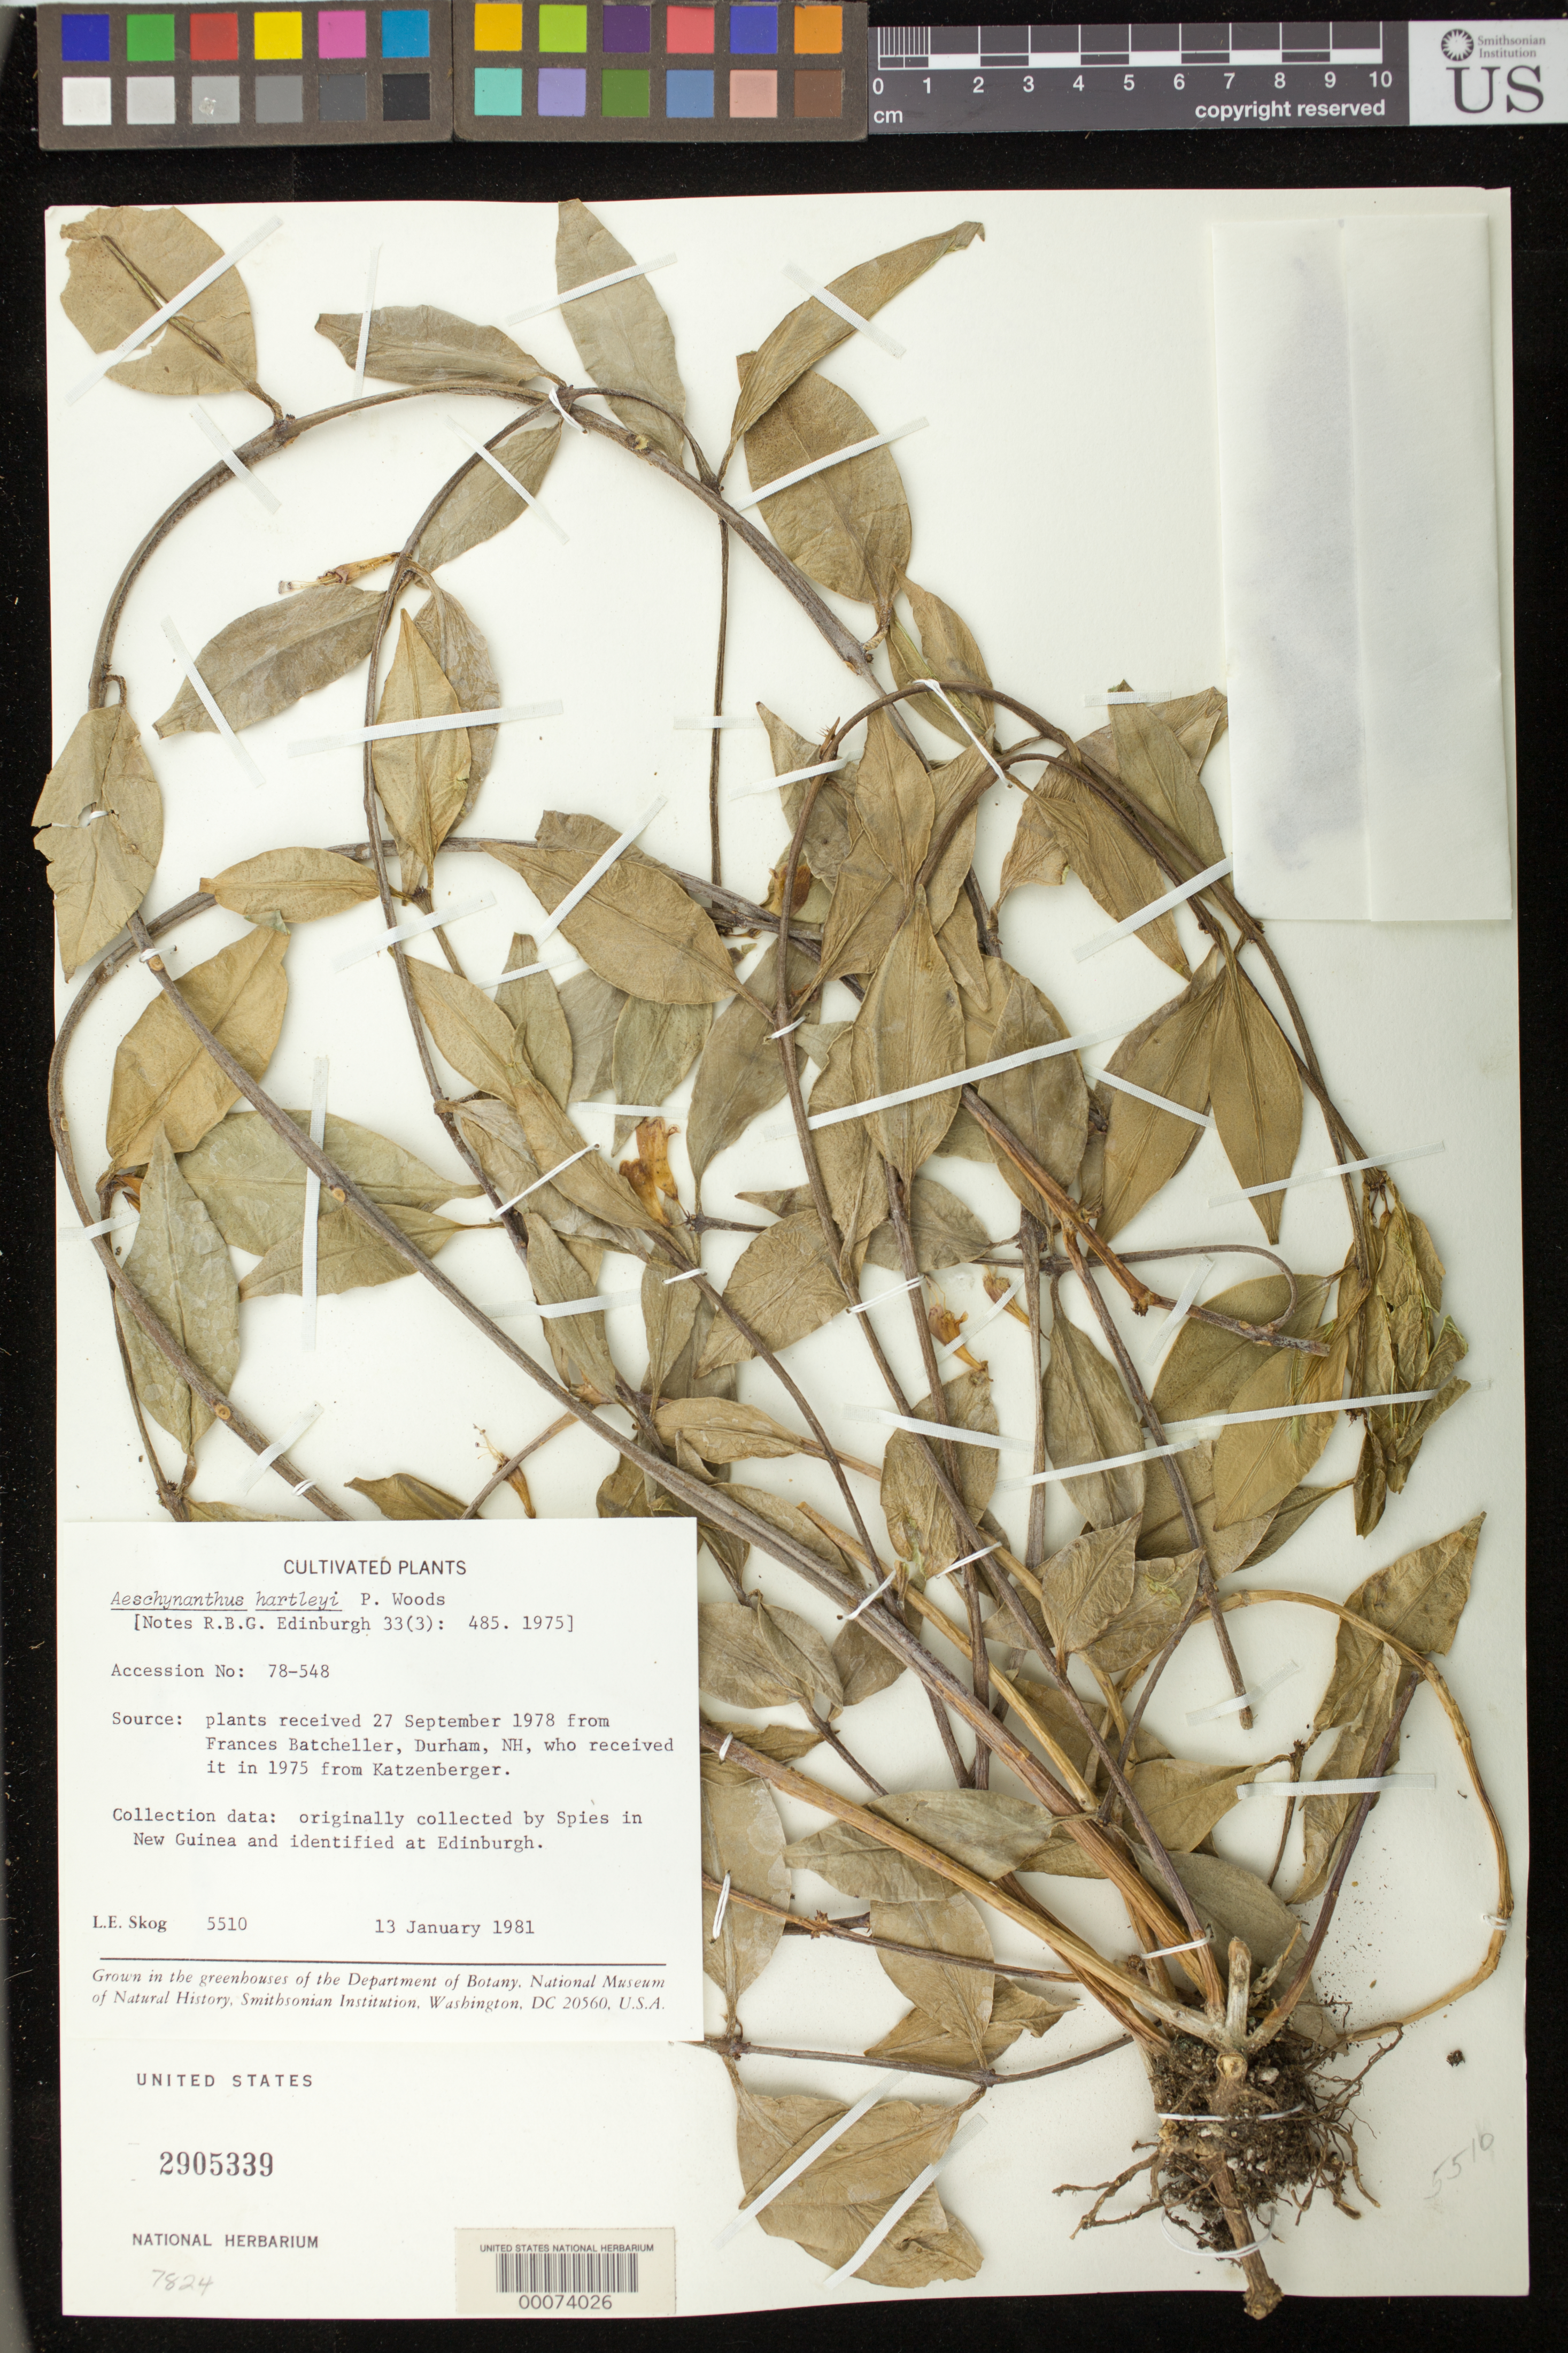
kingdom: Plantae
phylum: Tracheophyta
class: Magnoliopsida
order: Lamiales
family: Gesneriaceae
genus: Aeschynanthus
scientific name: Aeschynanthus hartleyi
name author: P. Woods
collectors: L. E. Skog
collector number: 5510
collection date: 1981-01-13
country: Papua New Guinea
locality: originally collected by Spies in New Guinea and identified at Edinburgh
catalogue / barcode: US 2905339